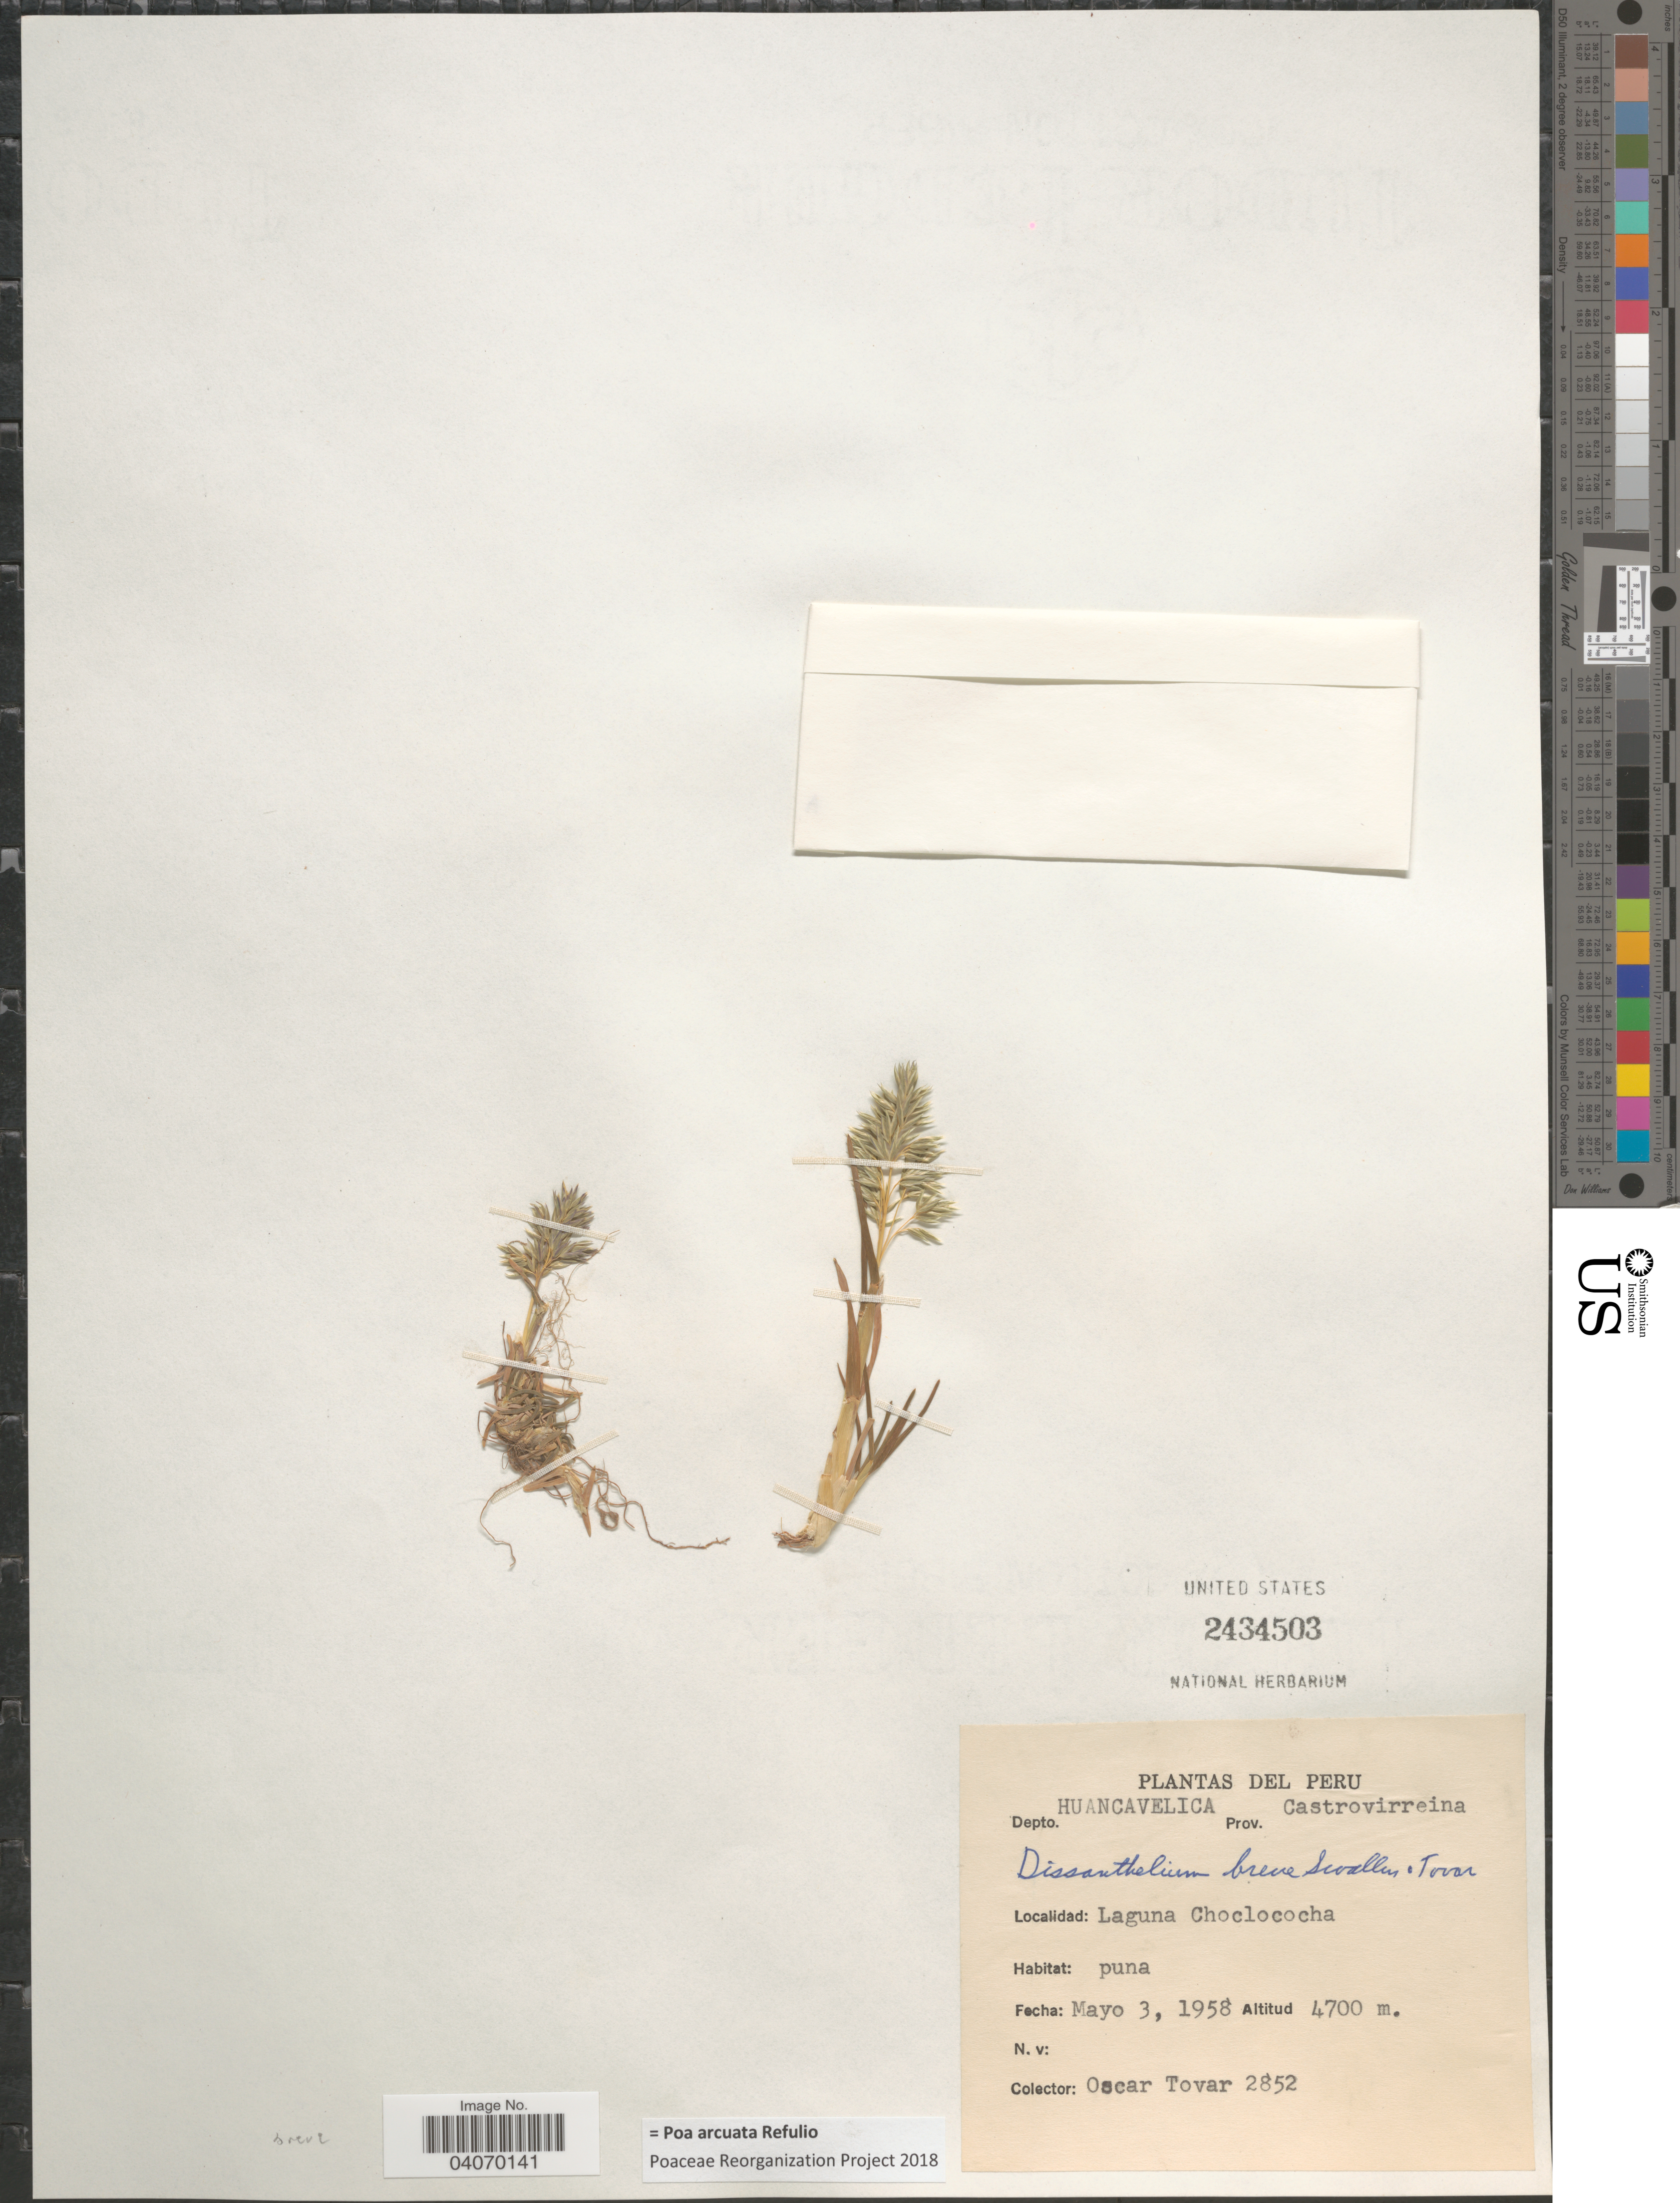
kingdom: Plantae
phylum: Tracheophyta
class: Liliopsida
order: Poales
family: Poaceae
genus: Poa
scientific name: Poa arcuata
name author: Refulio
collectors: Ó. Tovar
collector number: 2852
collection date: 1958-05-03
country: Peru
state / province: Huancavelica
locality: Depto. Huancavelica. Prov. Castrovirreina. Laguna Choclococha.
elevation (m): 4700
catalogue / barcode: US 2434503